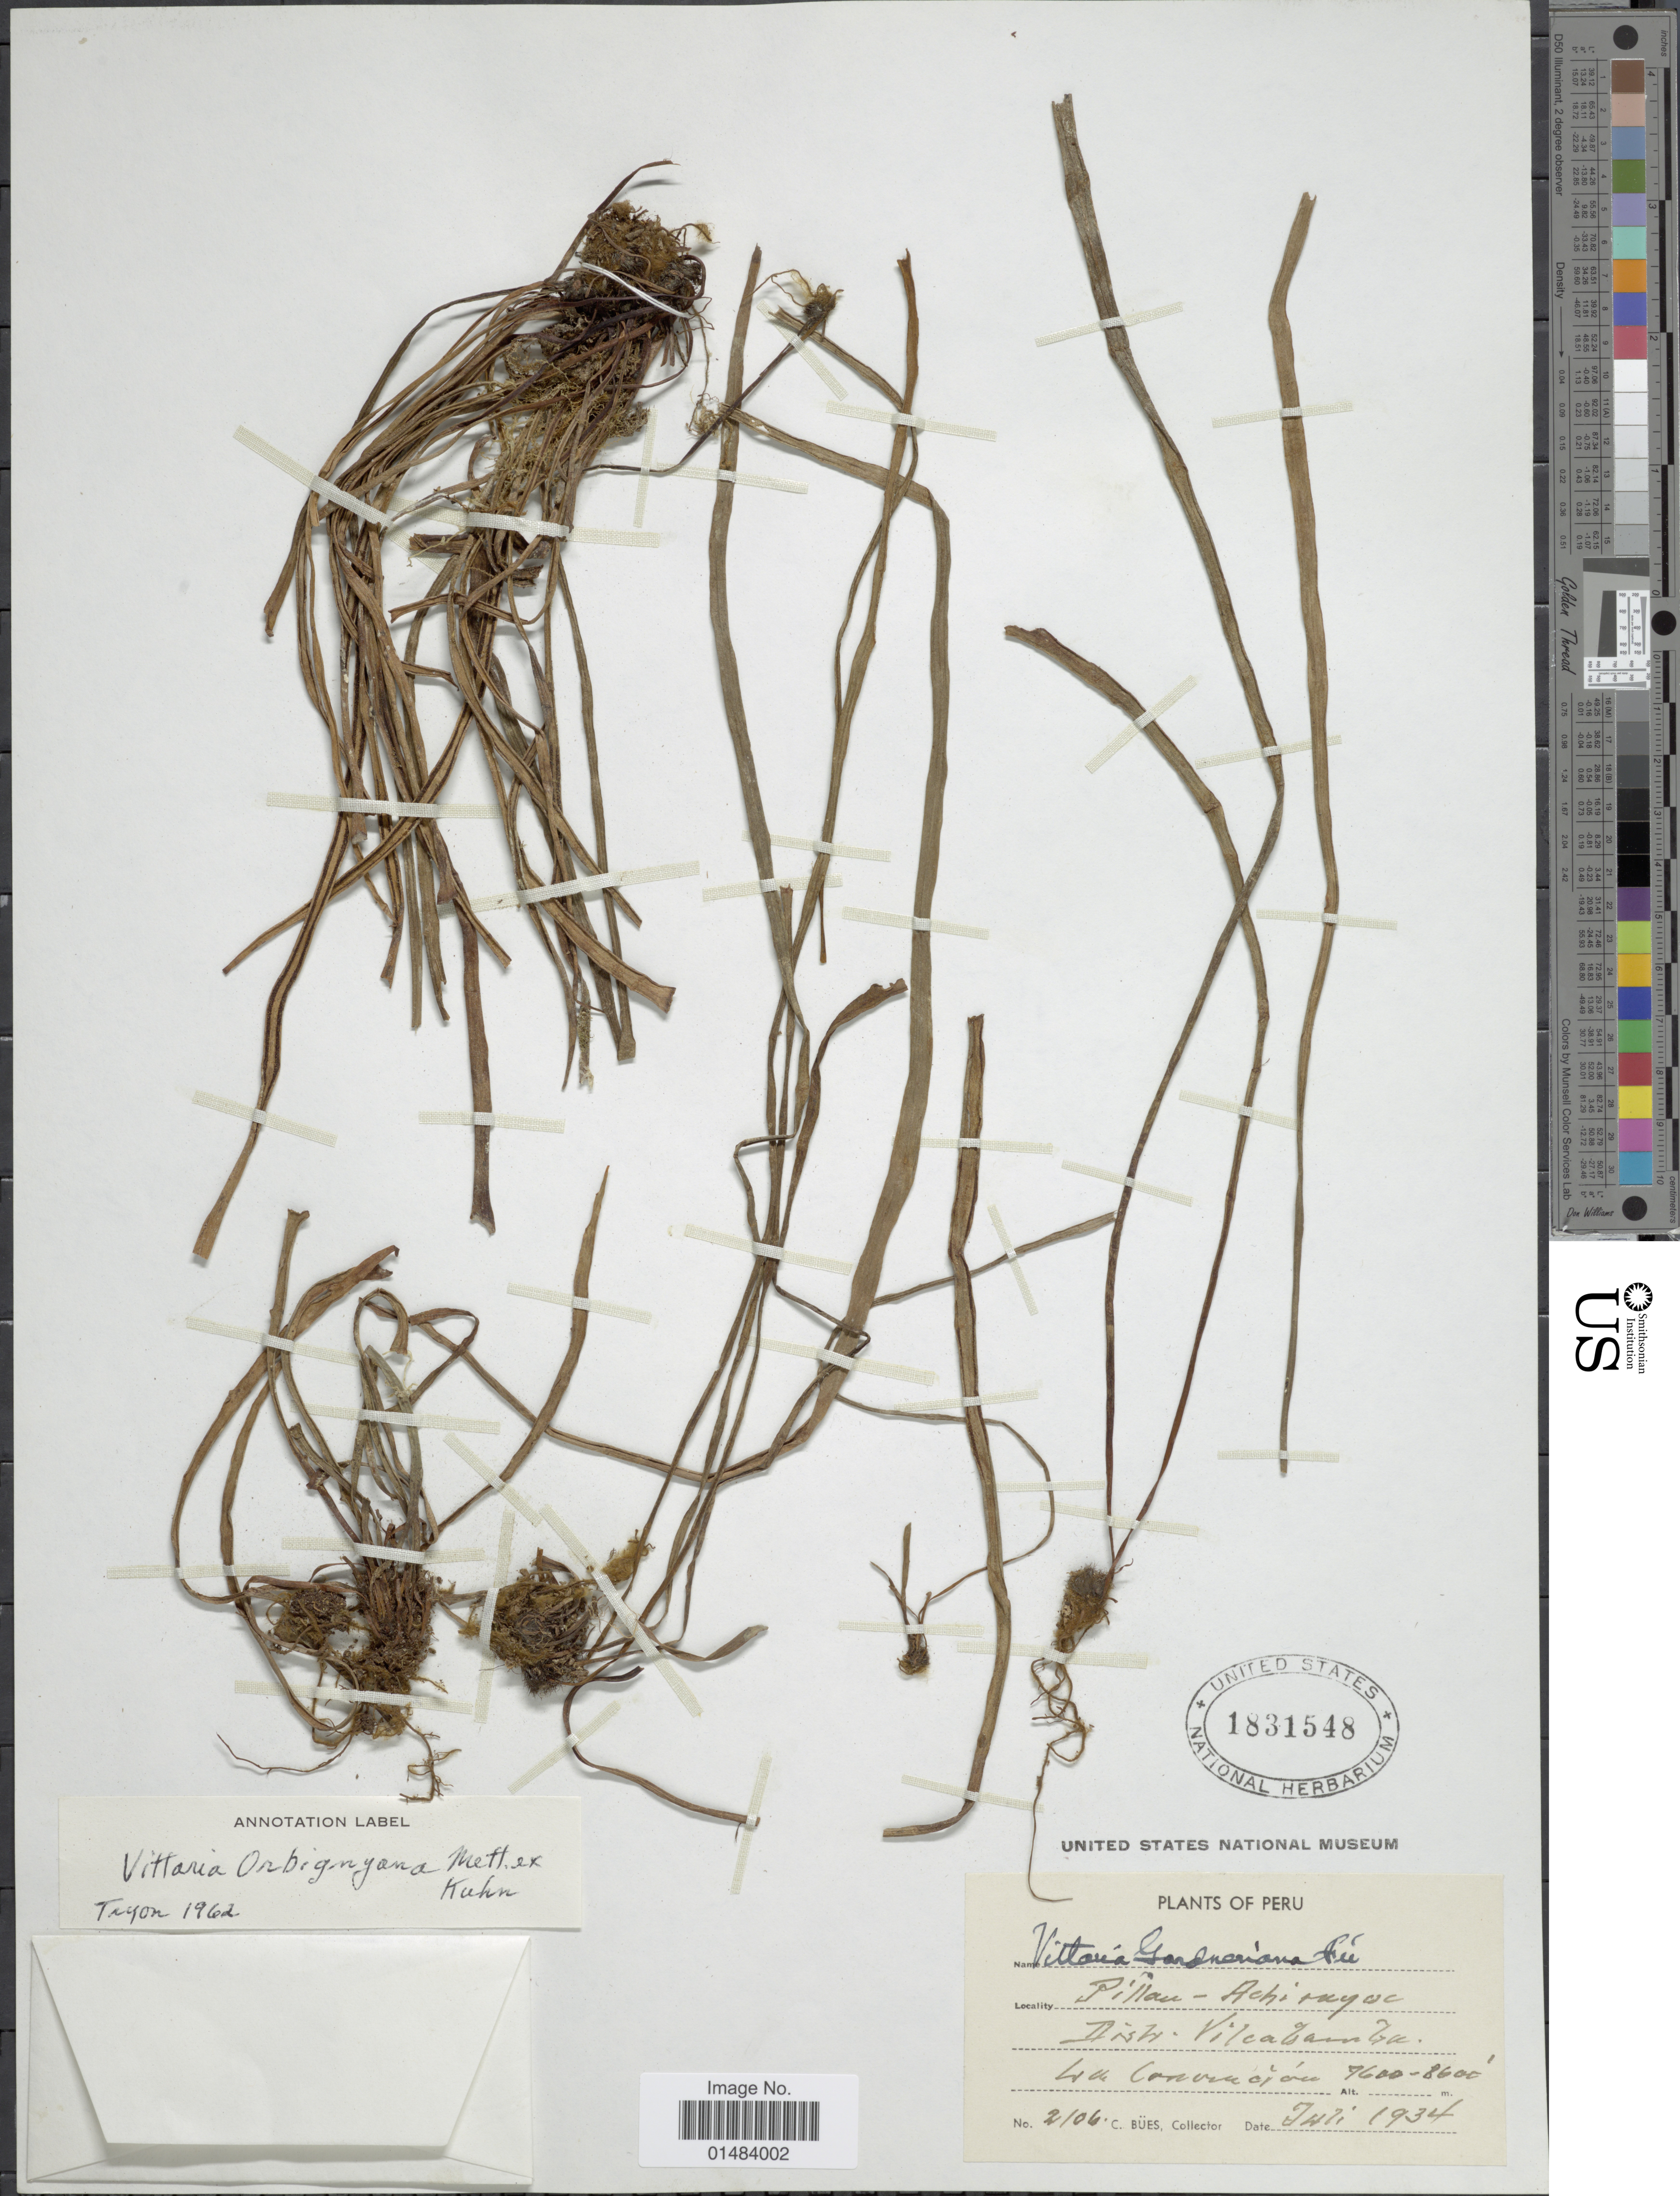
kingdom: Plantae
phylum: Tracheophyta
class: Polypodiopsida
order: Polypodiales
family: Pteridaceae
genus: Vittaria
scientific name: Vittaria gardneriana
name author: Fée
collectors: C. Bues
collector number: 2106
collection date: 1934-07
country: Peru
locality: Peru, Pillau-Achipagoe, Distr. Vilcabamba. La Convencion.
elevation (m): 2316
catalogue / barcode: US 1831548